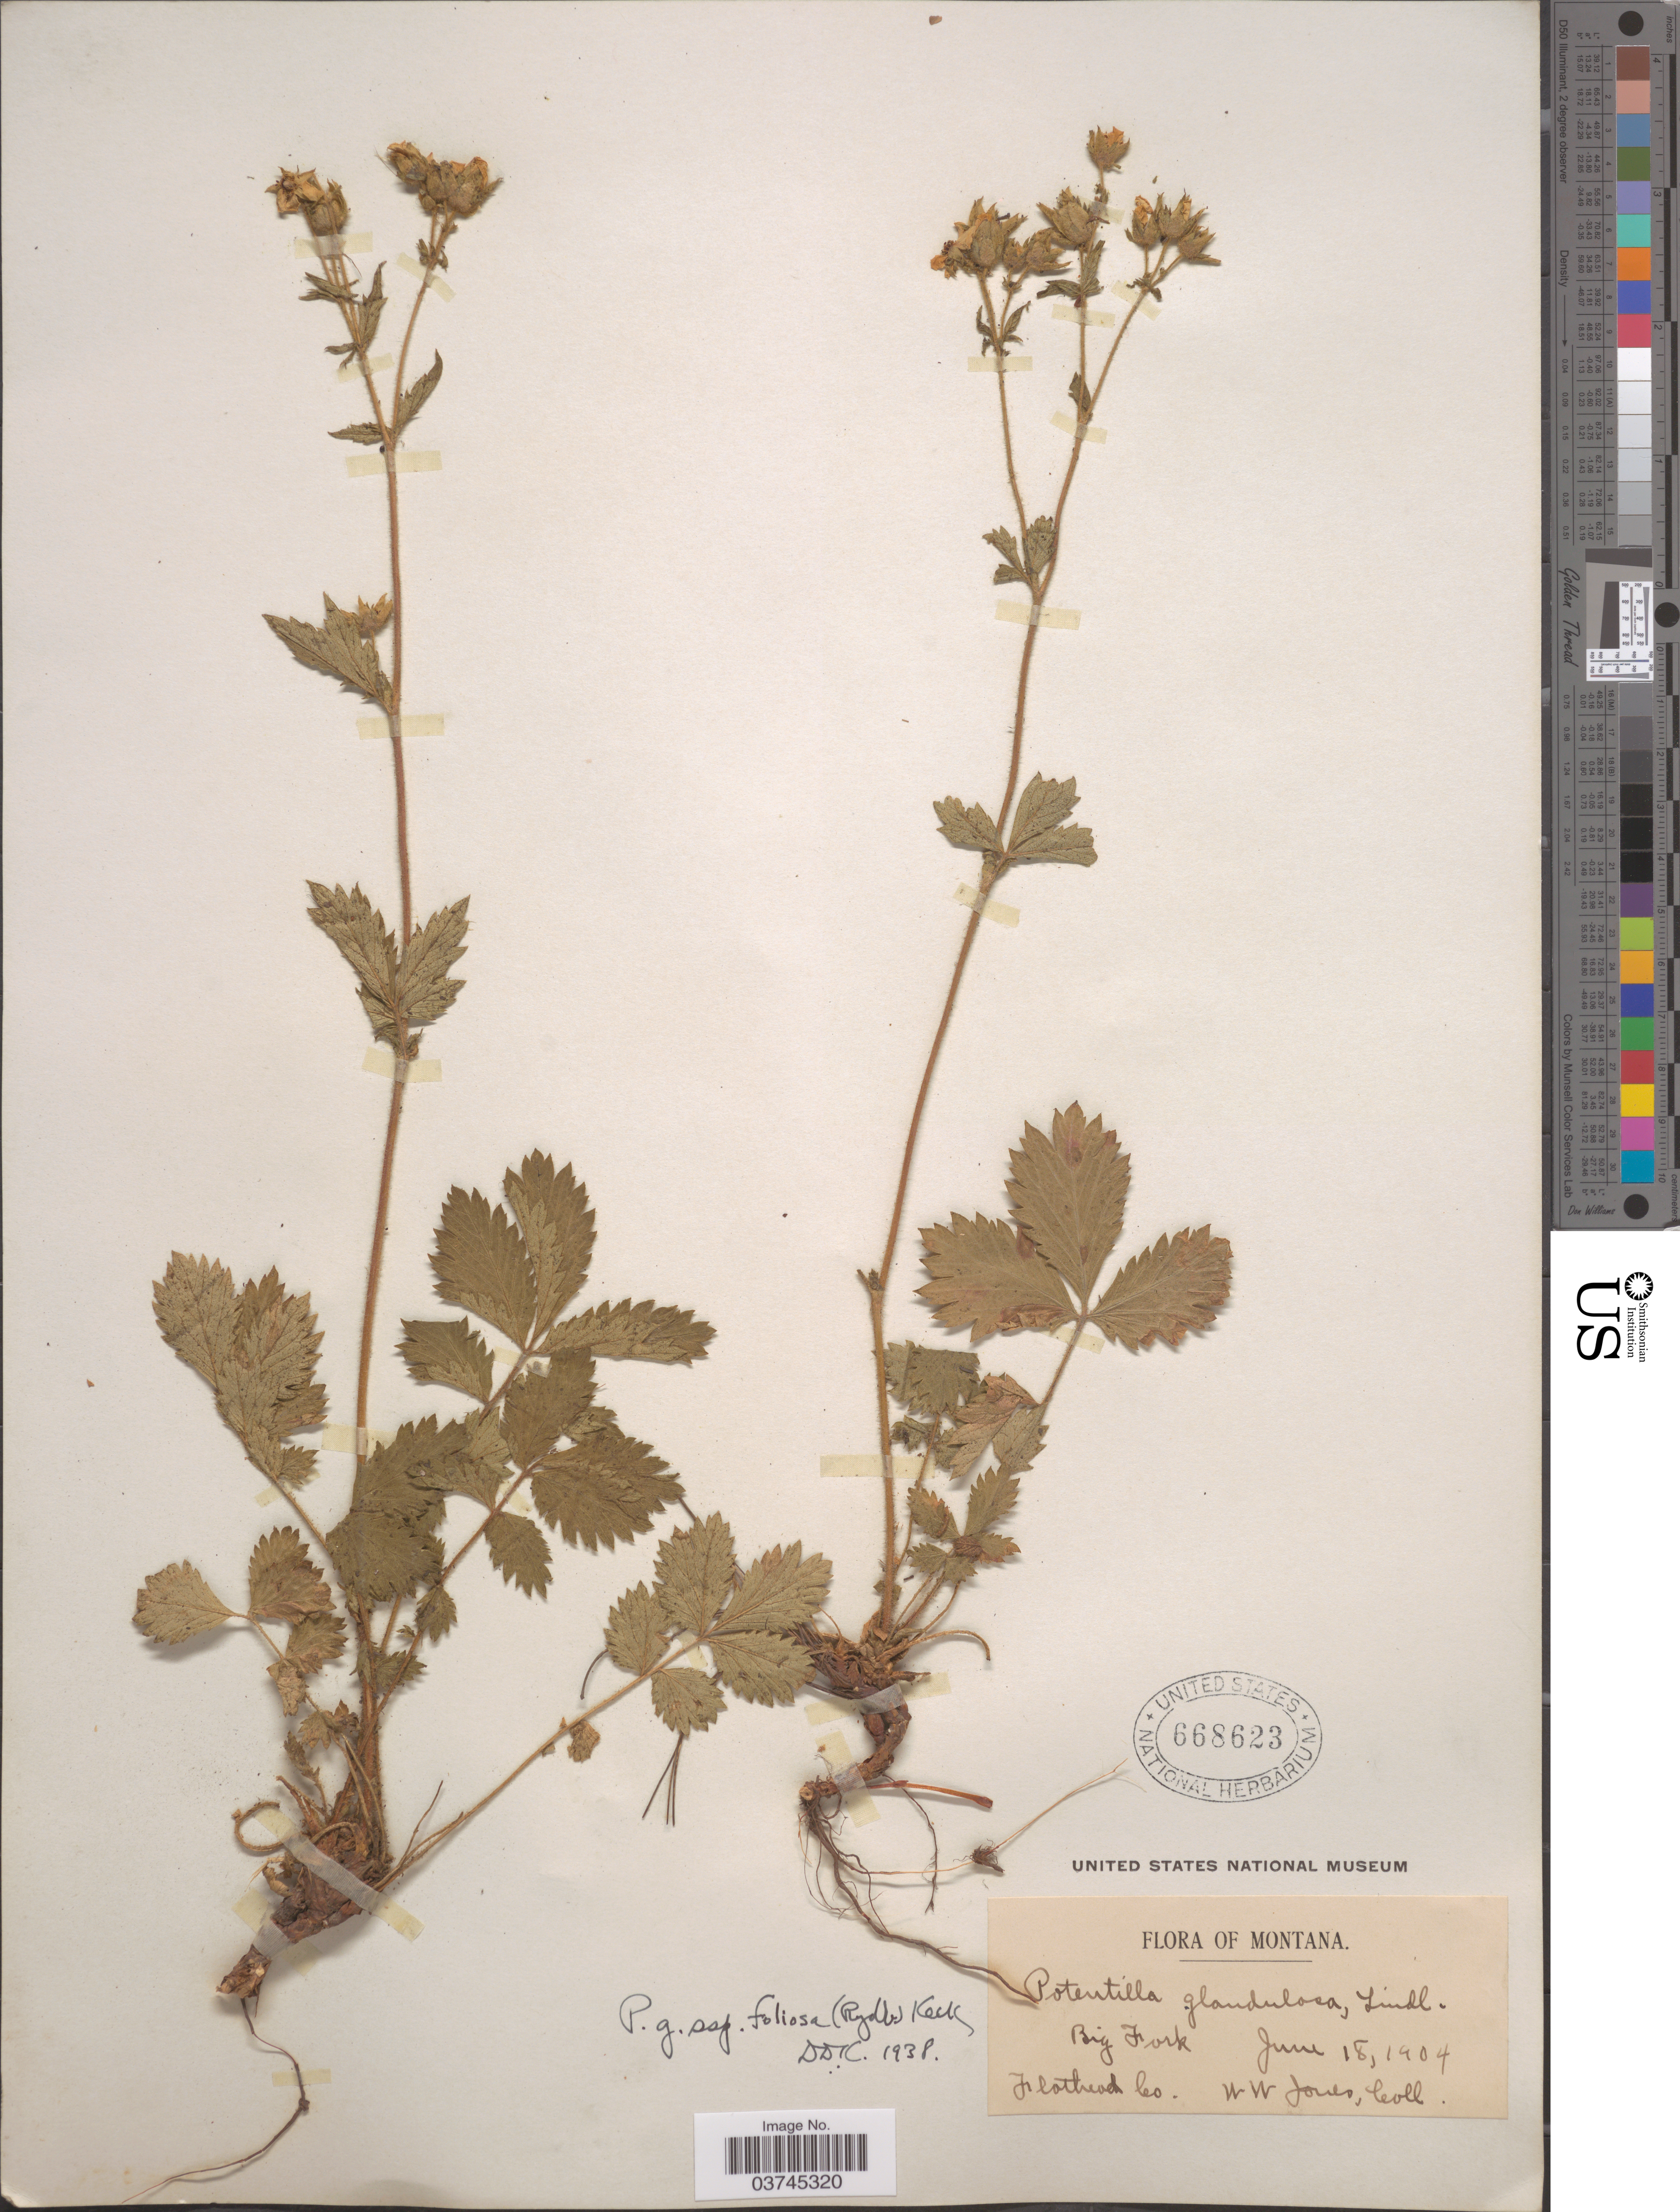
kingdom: Plantae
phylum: Tracheophyta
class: Magnoliopsida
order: Rosales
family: Rosaceae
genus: Drymocallis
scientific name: Drymocallis foliosa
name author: Rydb.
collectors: W. W. Jones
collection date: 1904-06-18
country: United States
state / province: Montana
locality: Big Fork. Flathead Co.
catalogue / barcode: US 668623